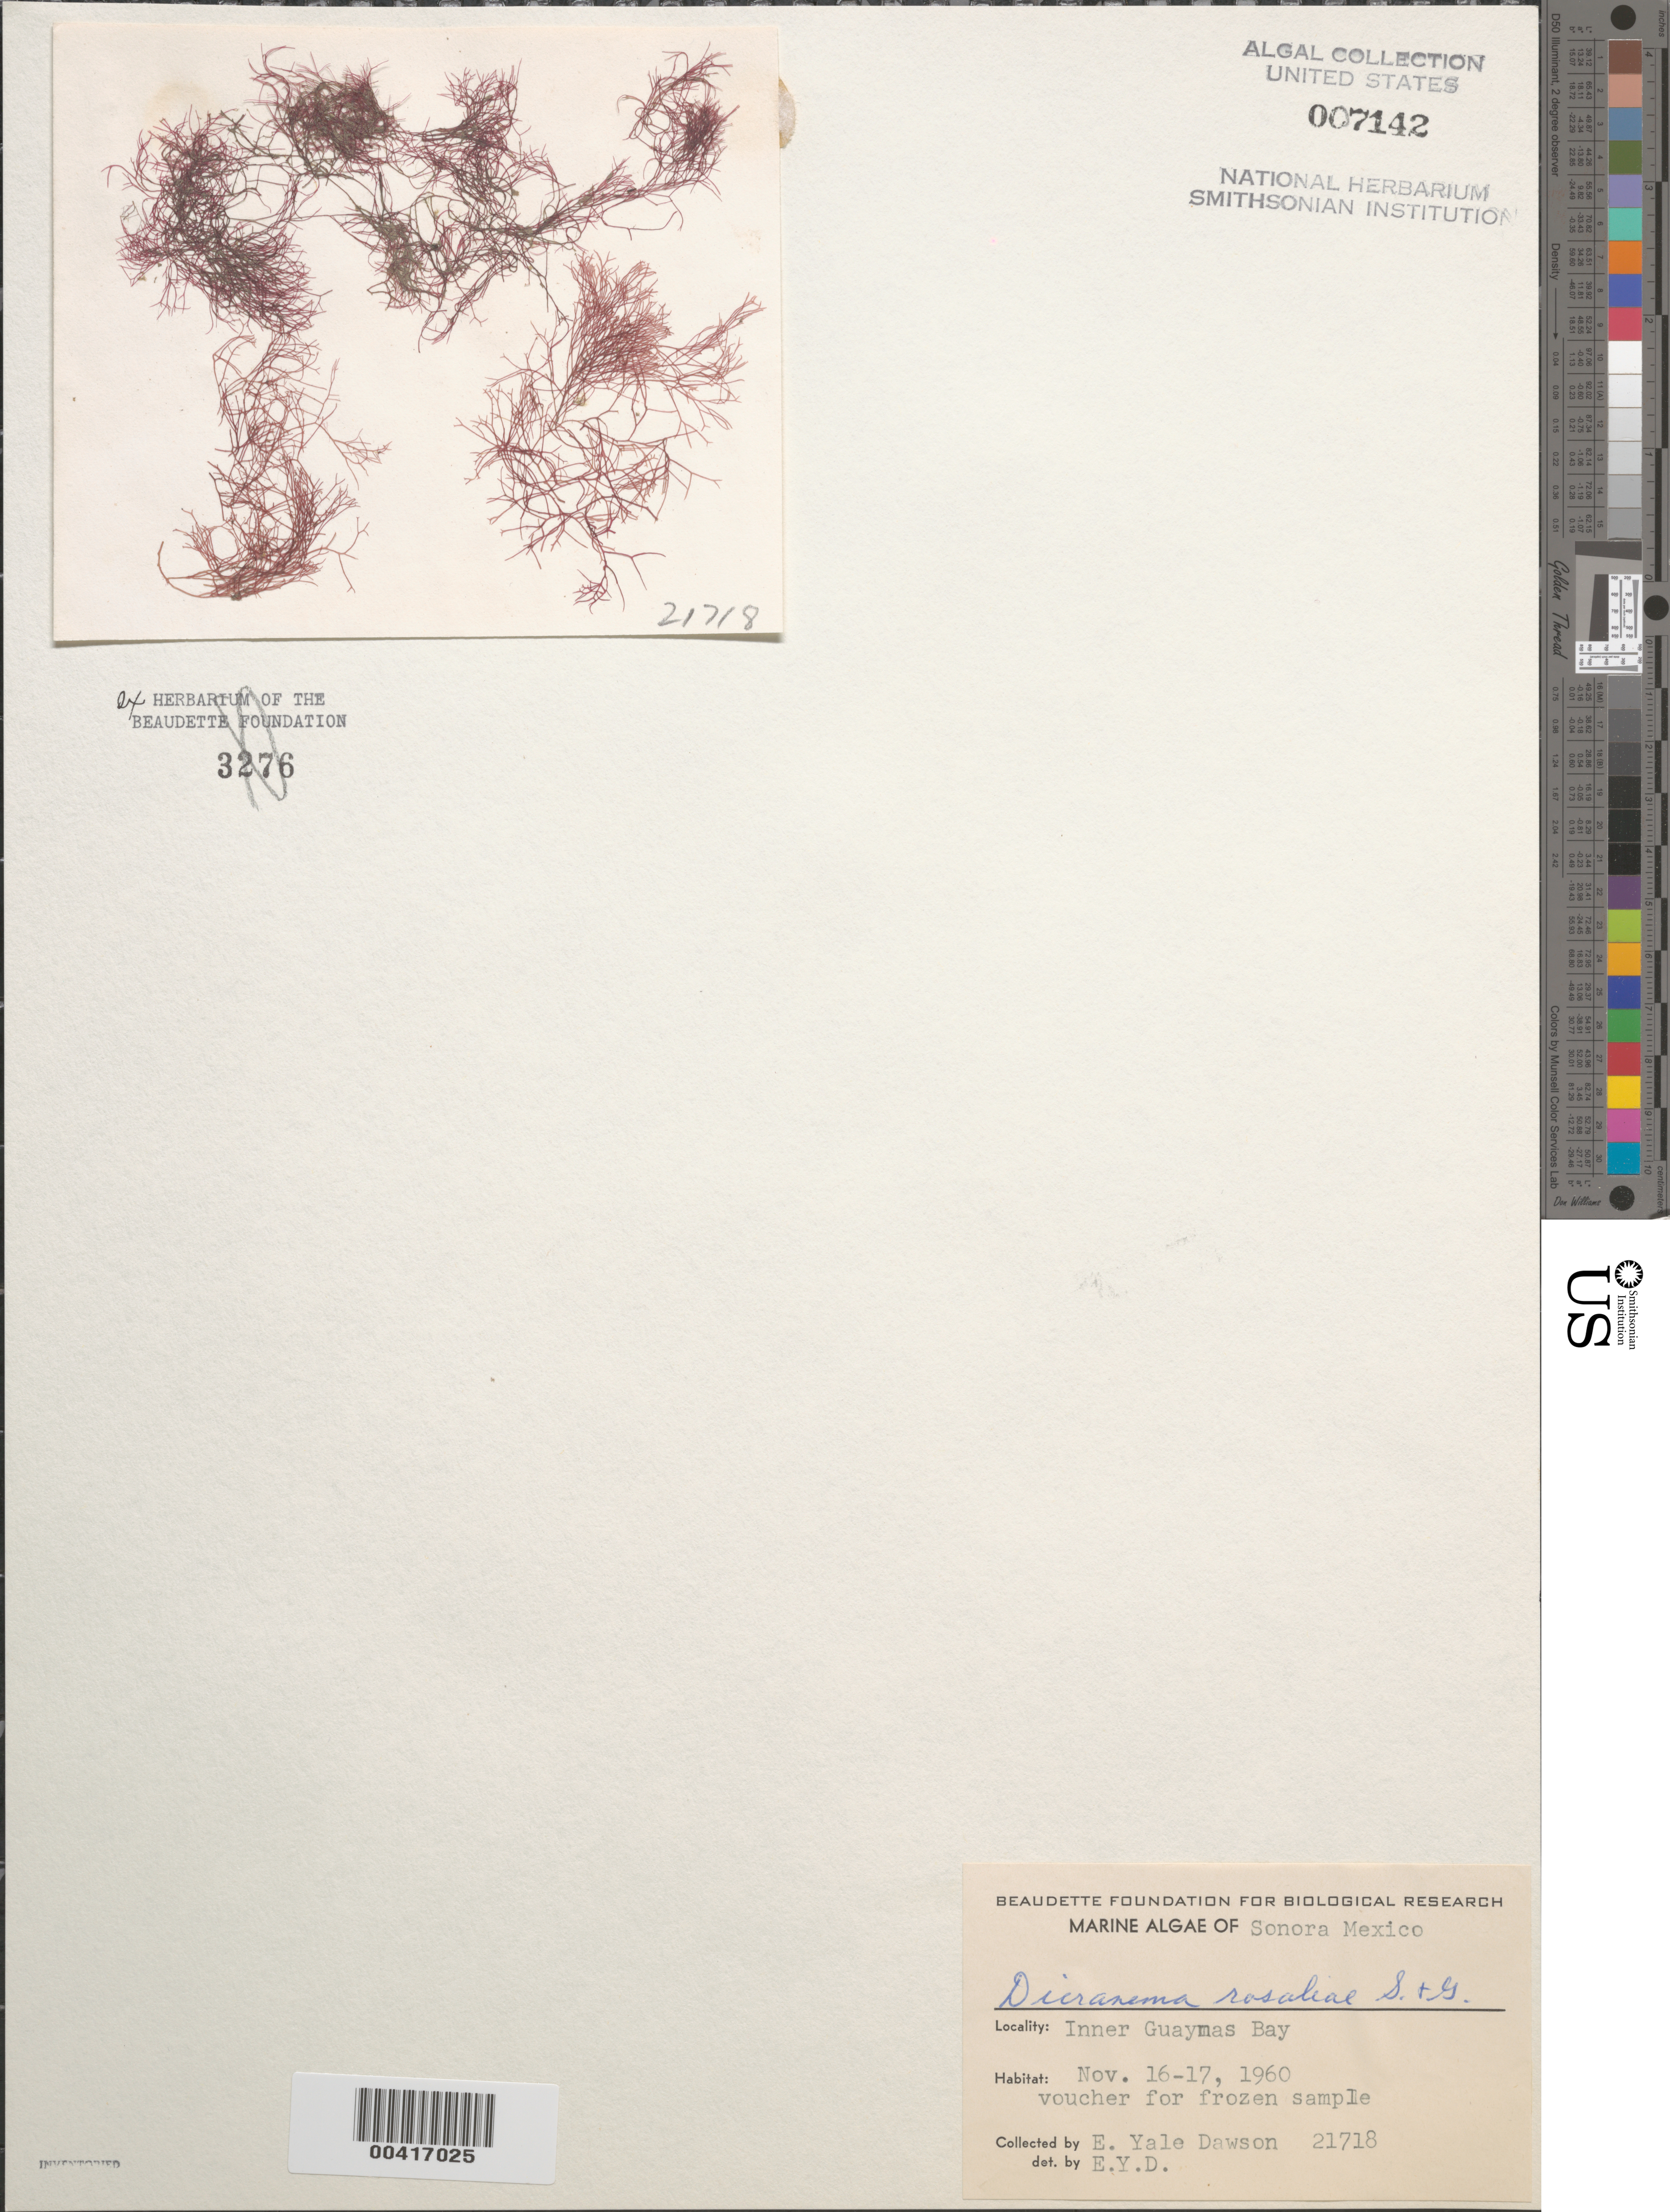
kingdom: Plantae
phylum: Rhodophyta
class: Florideophyceae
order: Gigartinales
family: Dicranemataceae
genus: Dicranema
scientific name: Dicranema rosaliae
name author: Setch. & N.L. Gardner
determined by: Dawson, E. Y.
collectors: E. Y. Dawson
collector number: EYD 21718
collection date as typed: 16 Nov 1960 TO 17 Nov 1960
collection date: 1960-11-16/1960-11-17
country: Mexico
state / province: Sonora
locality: Inner Guaymas Bay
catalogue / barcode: US 7142